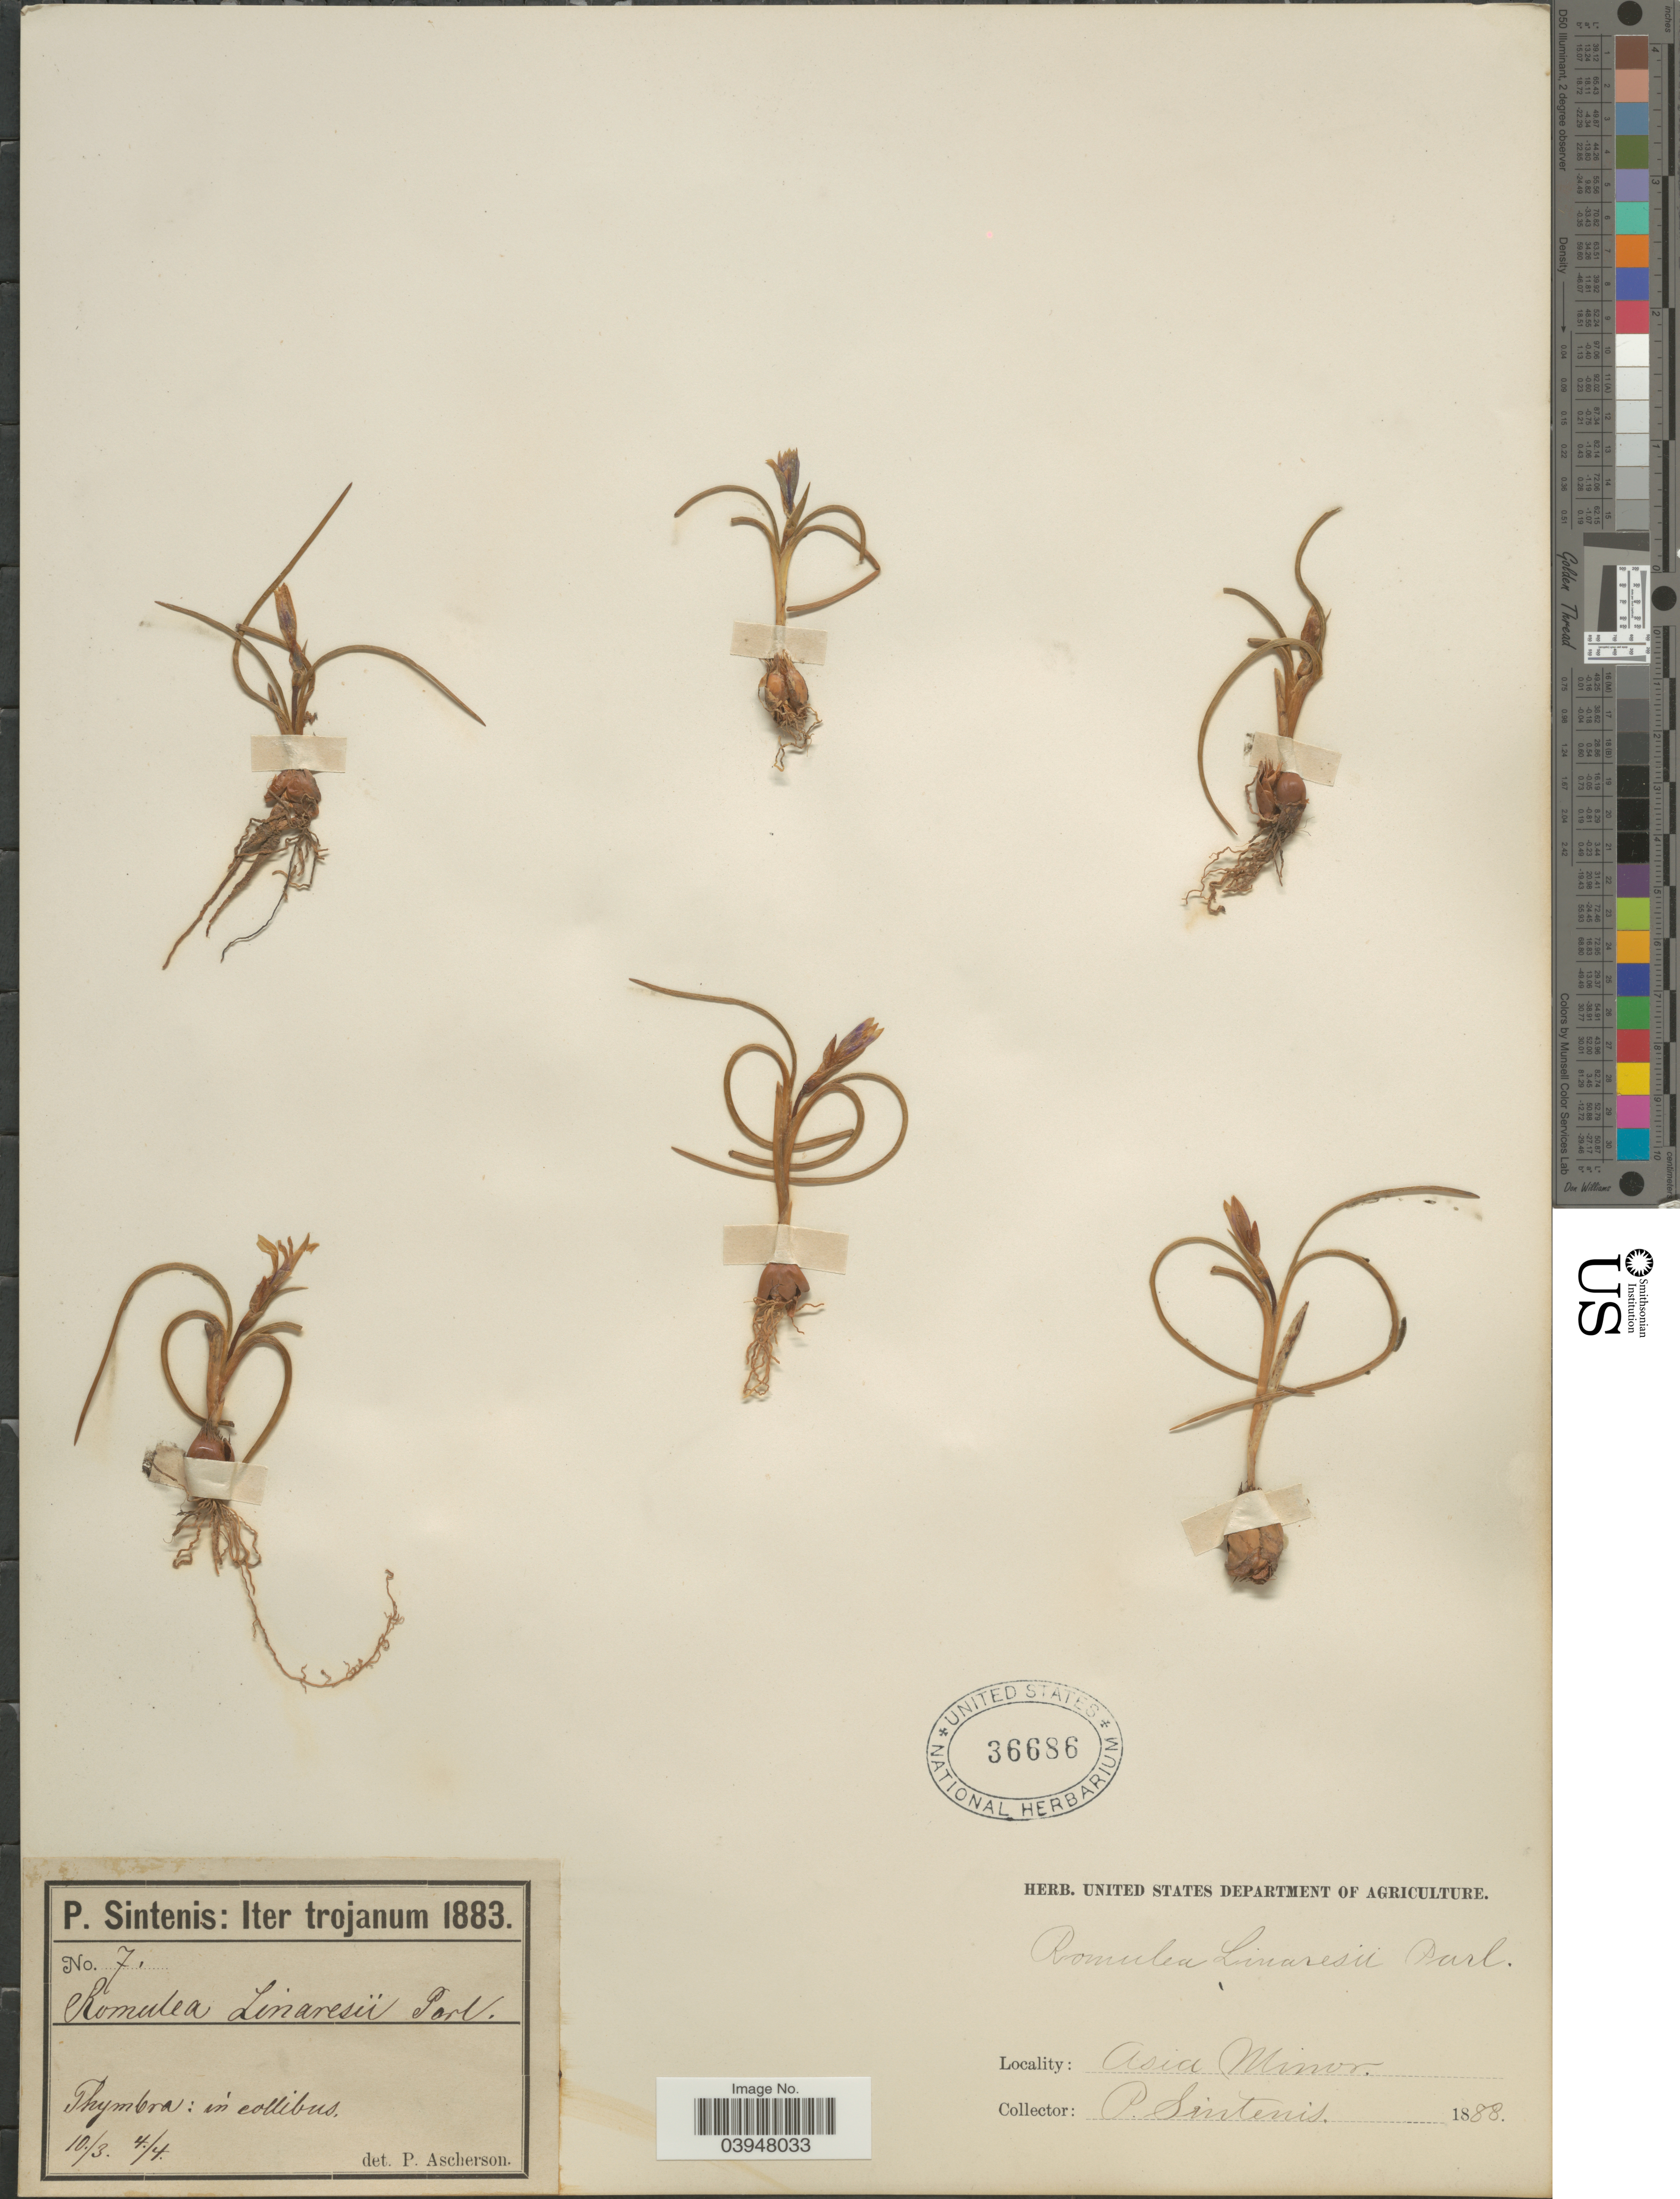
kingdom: Plantae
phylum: Tracheophyta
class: Liliopsida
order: Asparagales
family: Iridaceae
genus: Romulea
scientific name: Romulea linaresii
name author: Parl.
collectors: P. Sintenis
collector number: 7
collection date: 1883-03-10/1883-04-04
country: Turkey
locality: Trojanum. Thymbra: in collibus. Asia Minor.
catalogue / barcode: US 36686